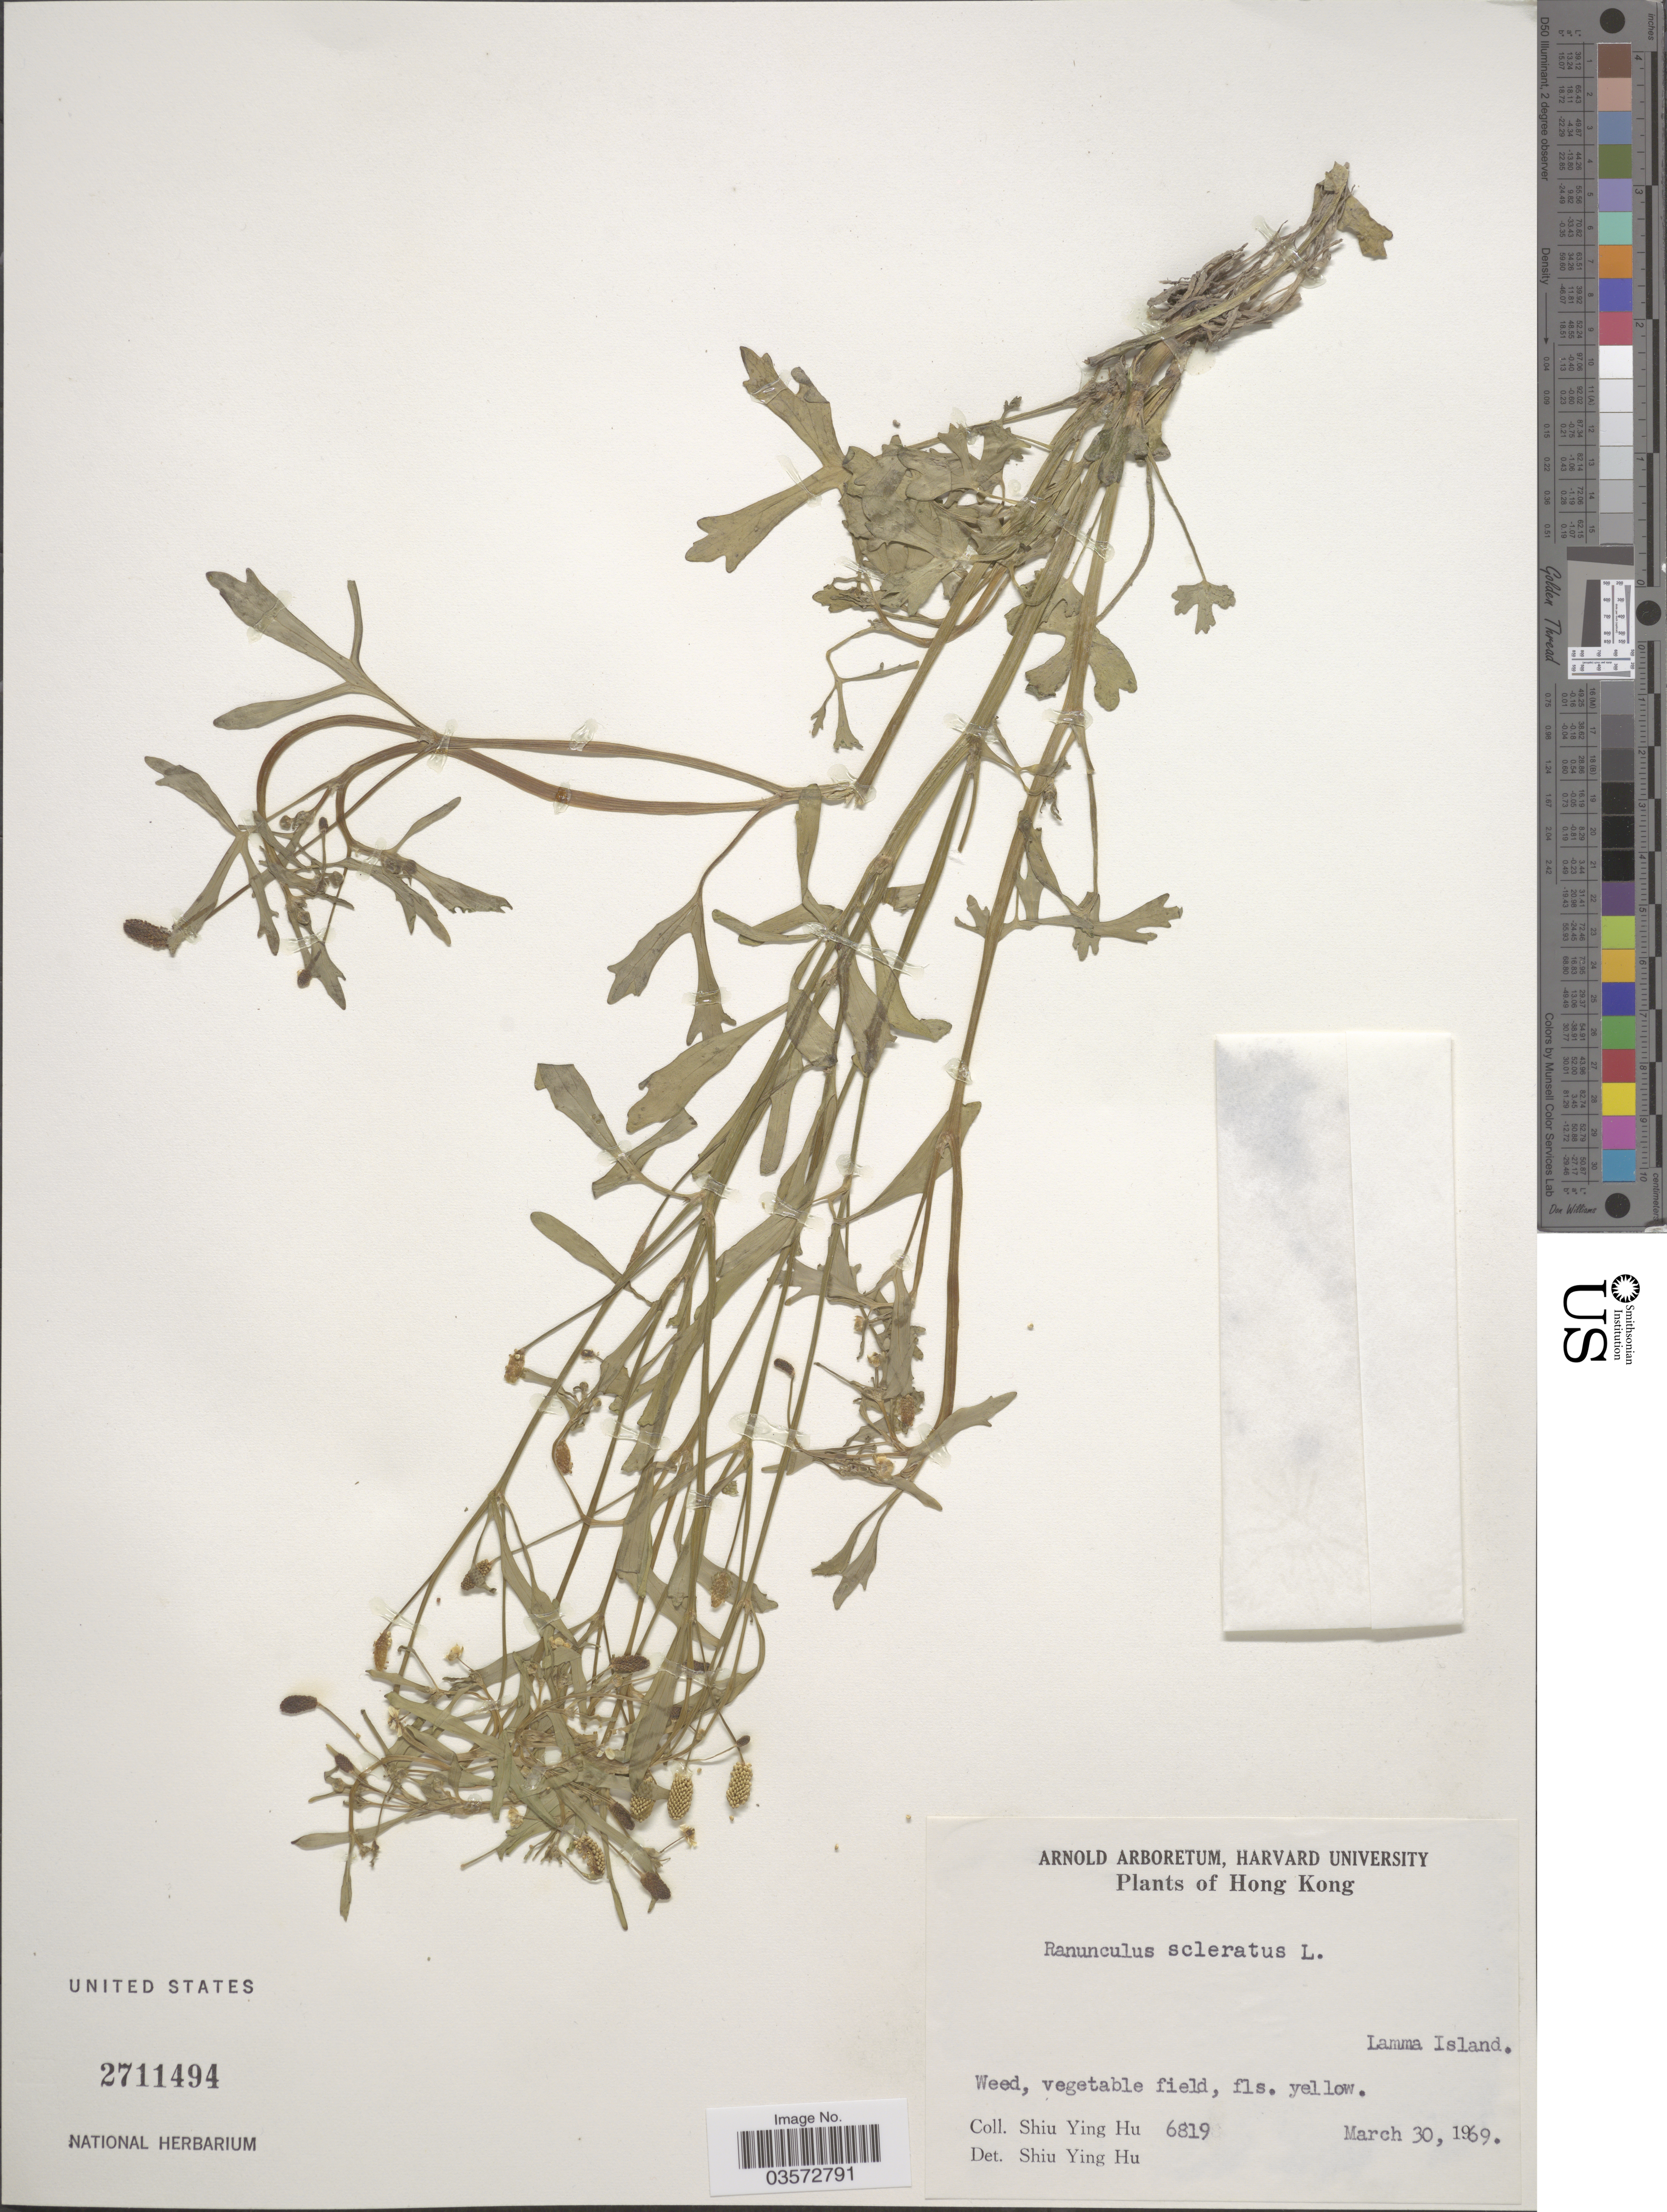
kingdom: Plantae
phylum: Tracheophyta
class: Magnoliopsida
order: Ranunculales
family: Ranunculaceae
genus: Ranunculus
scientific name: Ranunculus sceleratus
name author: L.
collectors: S. Y. Hu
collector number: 6819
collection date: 1969-03-30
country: China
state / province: Hong Kong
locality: Lamma Island.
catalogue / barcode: US 2711494